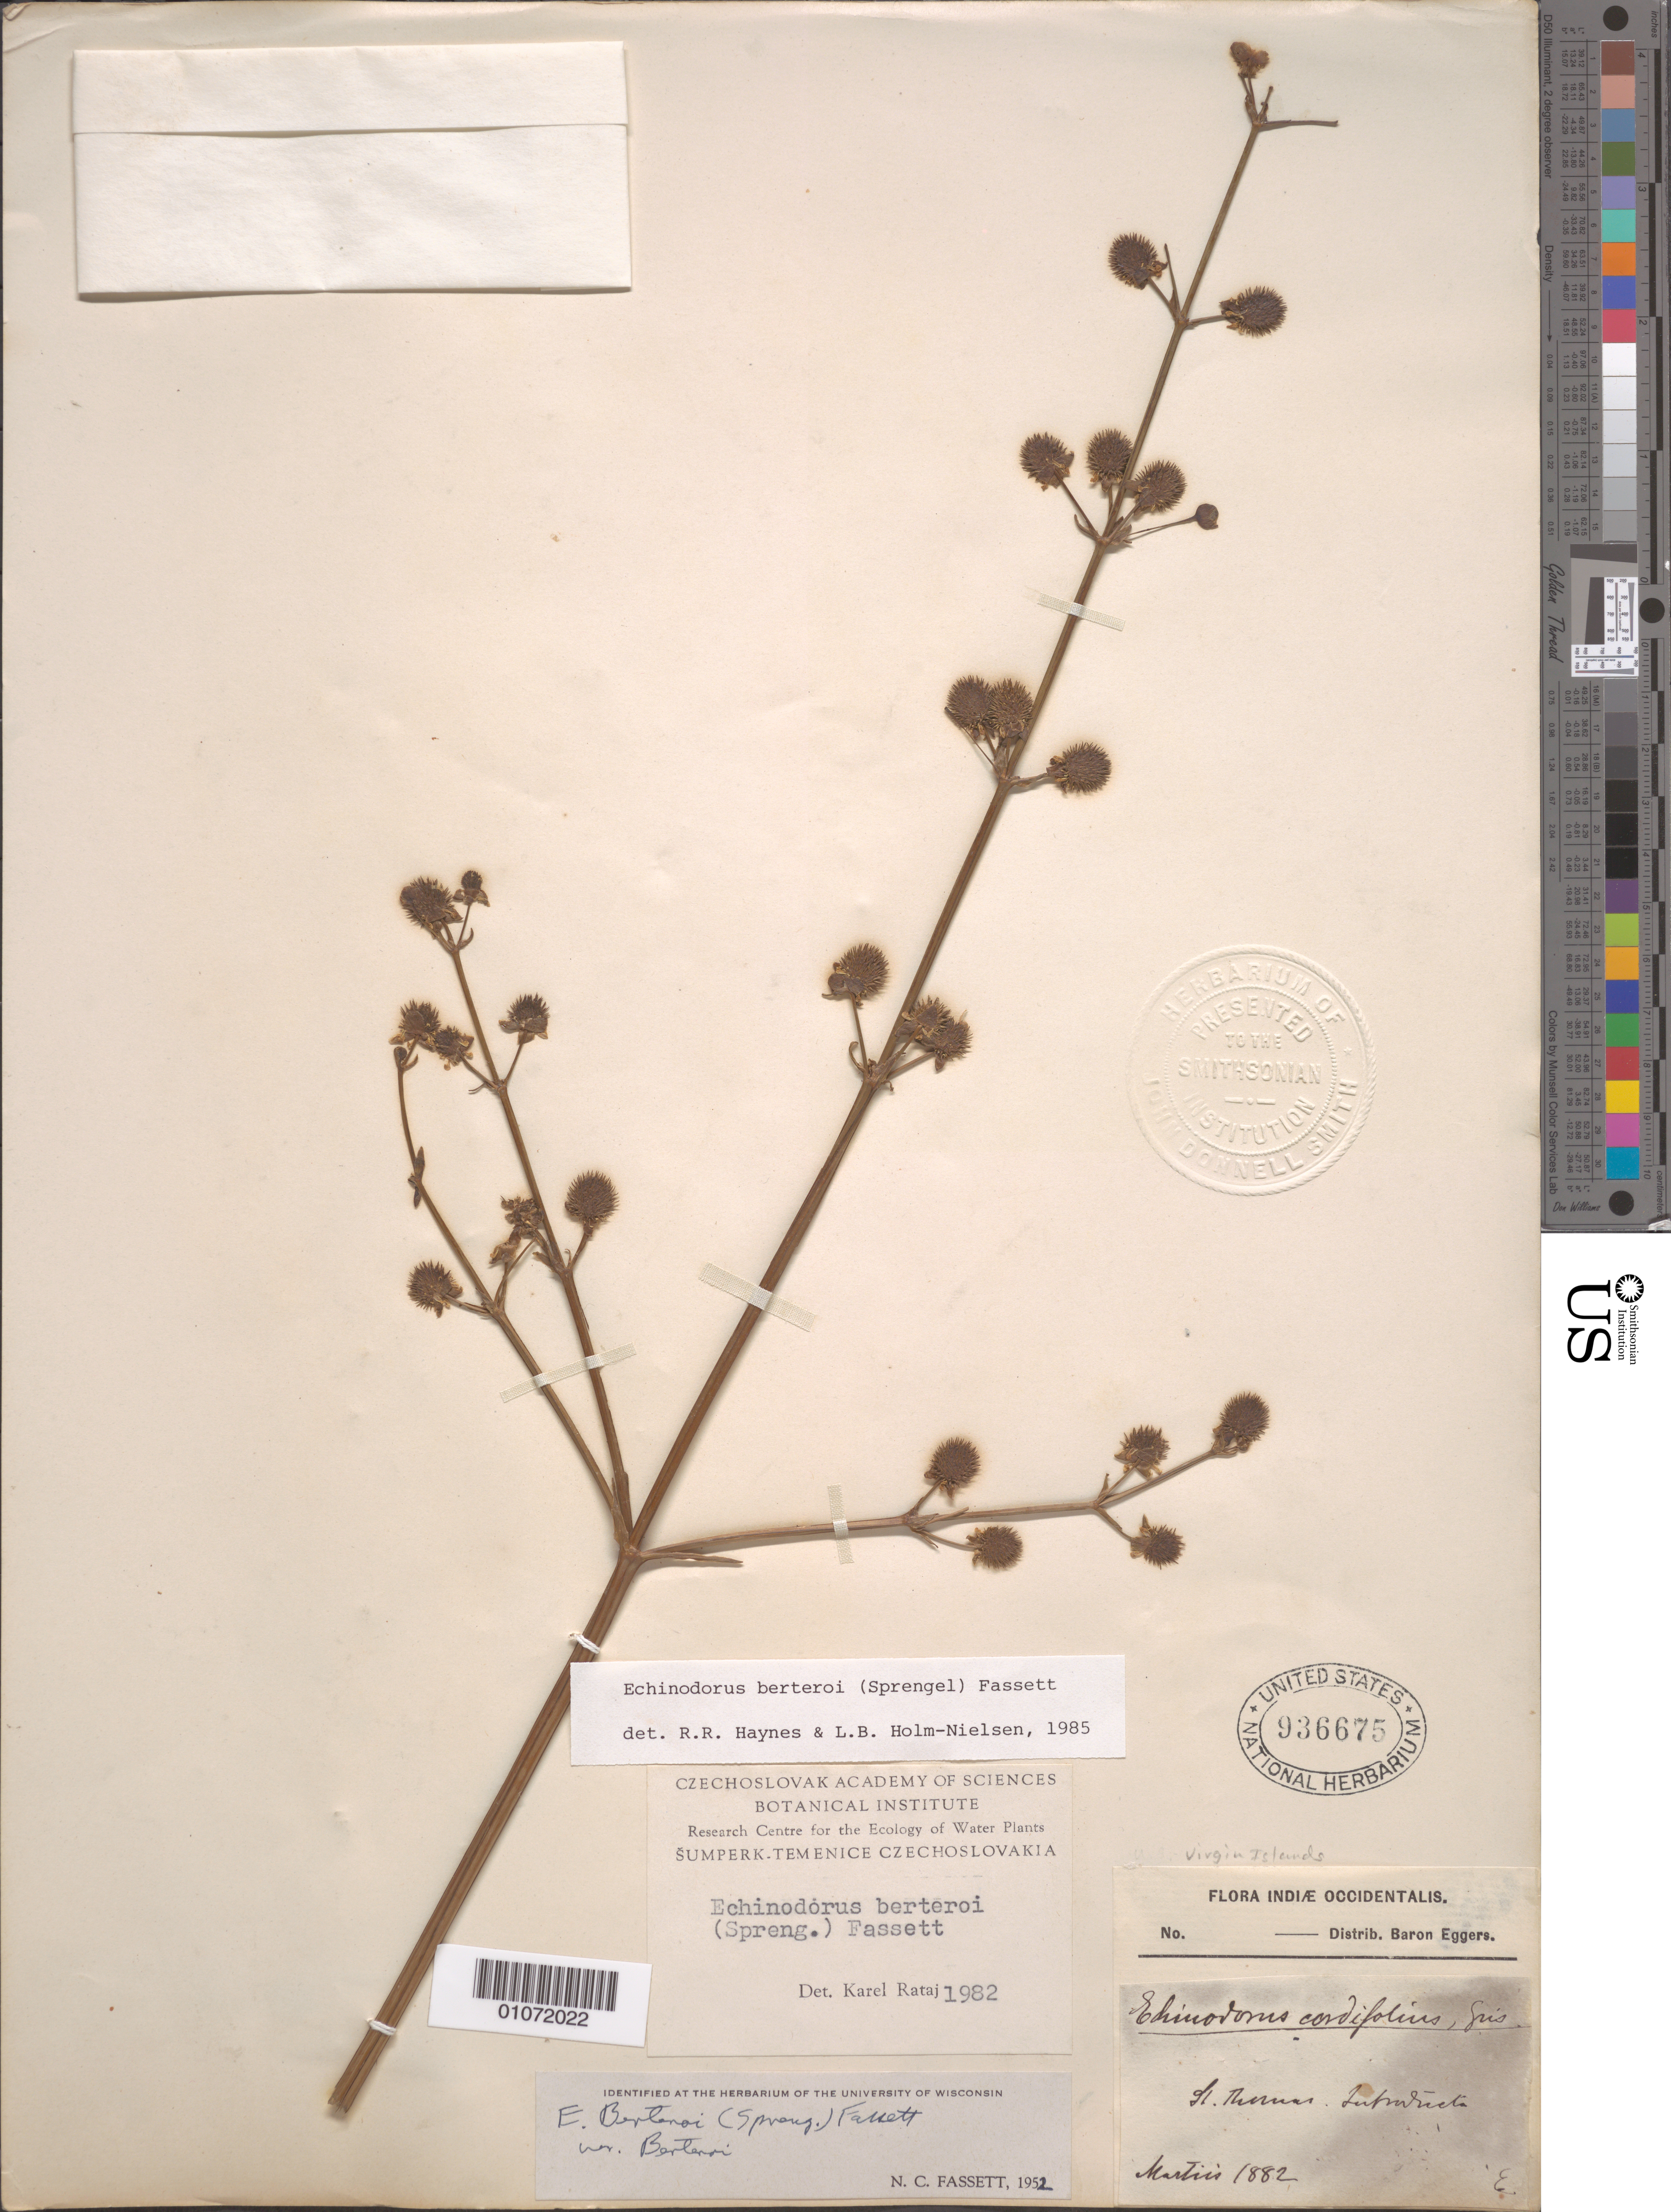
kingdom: Plantae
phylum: Tracheophyta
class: Liliopsida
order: Alismatales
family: Alismataceae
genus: Echinodorus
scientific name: Echinodorus berteroi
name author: (Spreng.) Fassett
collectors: H. F. A. von Eggers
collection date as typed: Mar 1882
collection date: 1882-03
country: U.S. Virgin Islands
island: St. Thomas I.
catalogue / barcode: US 936675